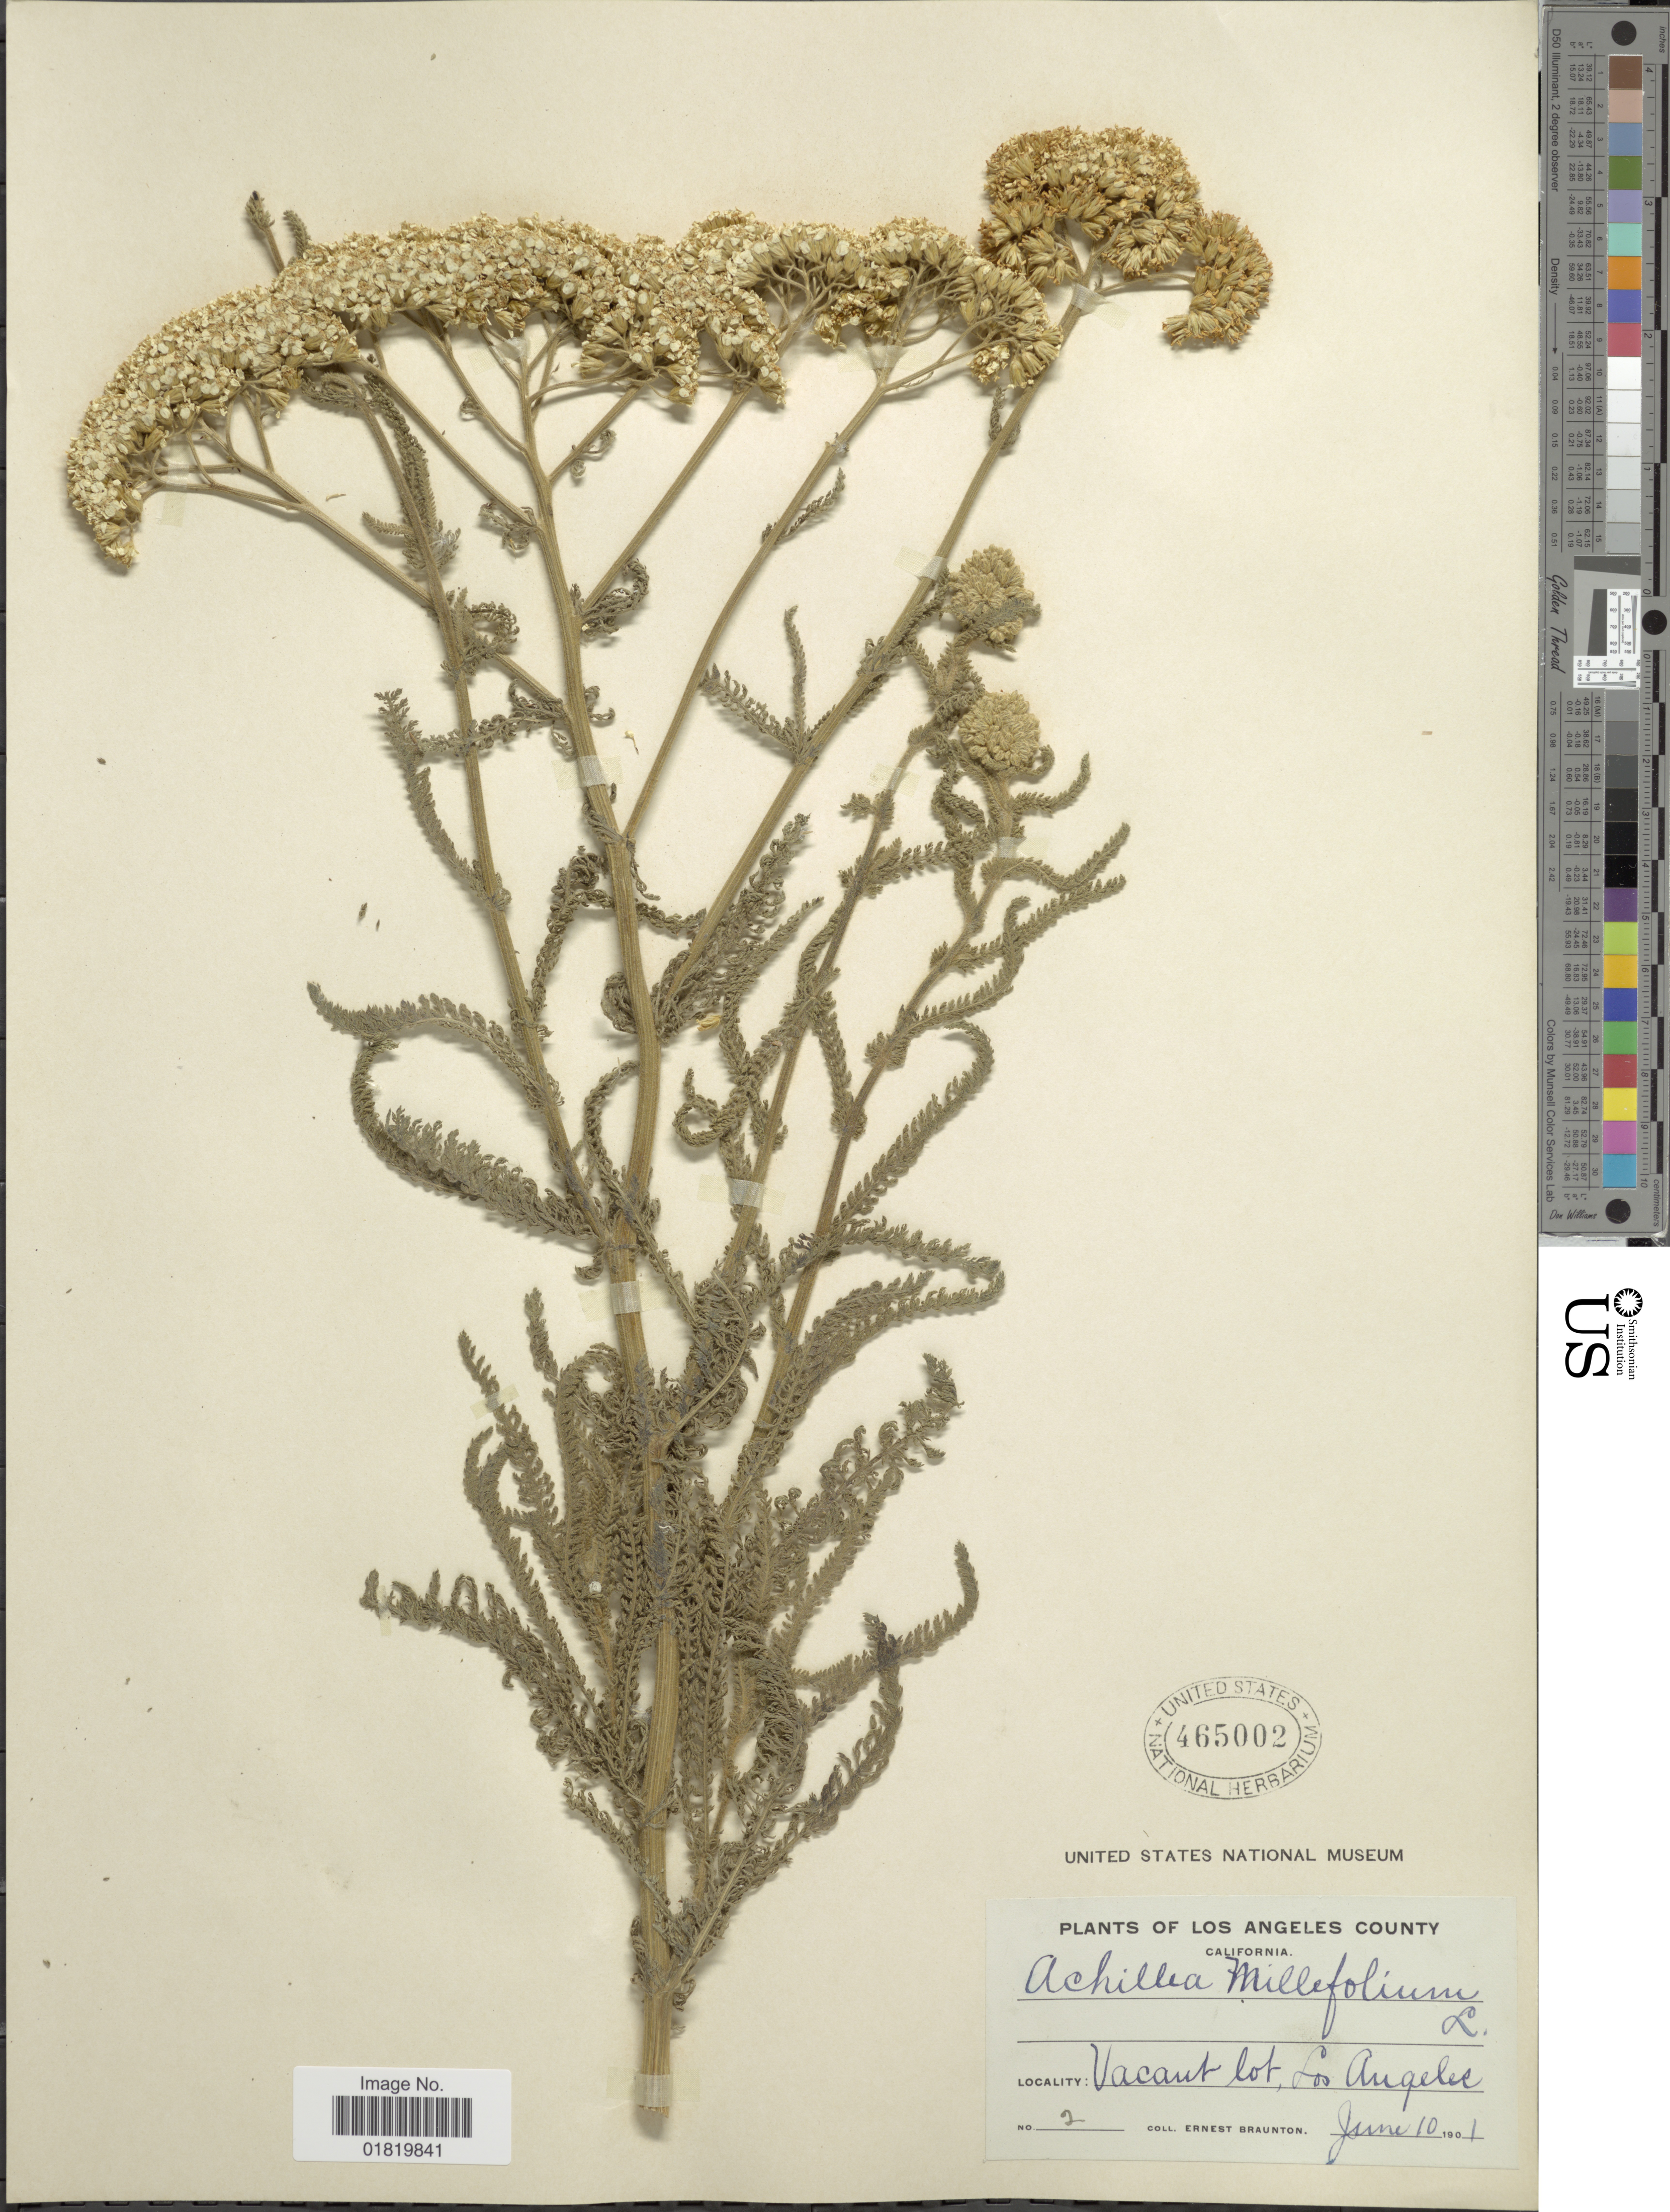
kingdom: Plantae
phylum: Tracheophyta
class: Magnoliopsida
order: Asterales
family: Asteraceae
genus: Achillea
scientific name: Achillea californica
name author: Pollard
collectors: E. Braunton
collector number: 2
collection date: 1901-06-10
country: United States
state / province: California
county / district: Los Angeles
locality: Los Angeles County. California. Vacant lot, Los Angeles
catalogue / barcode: US 465002